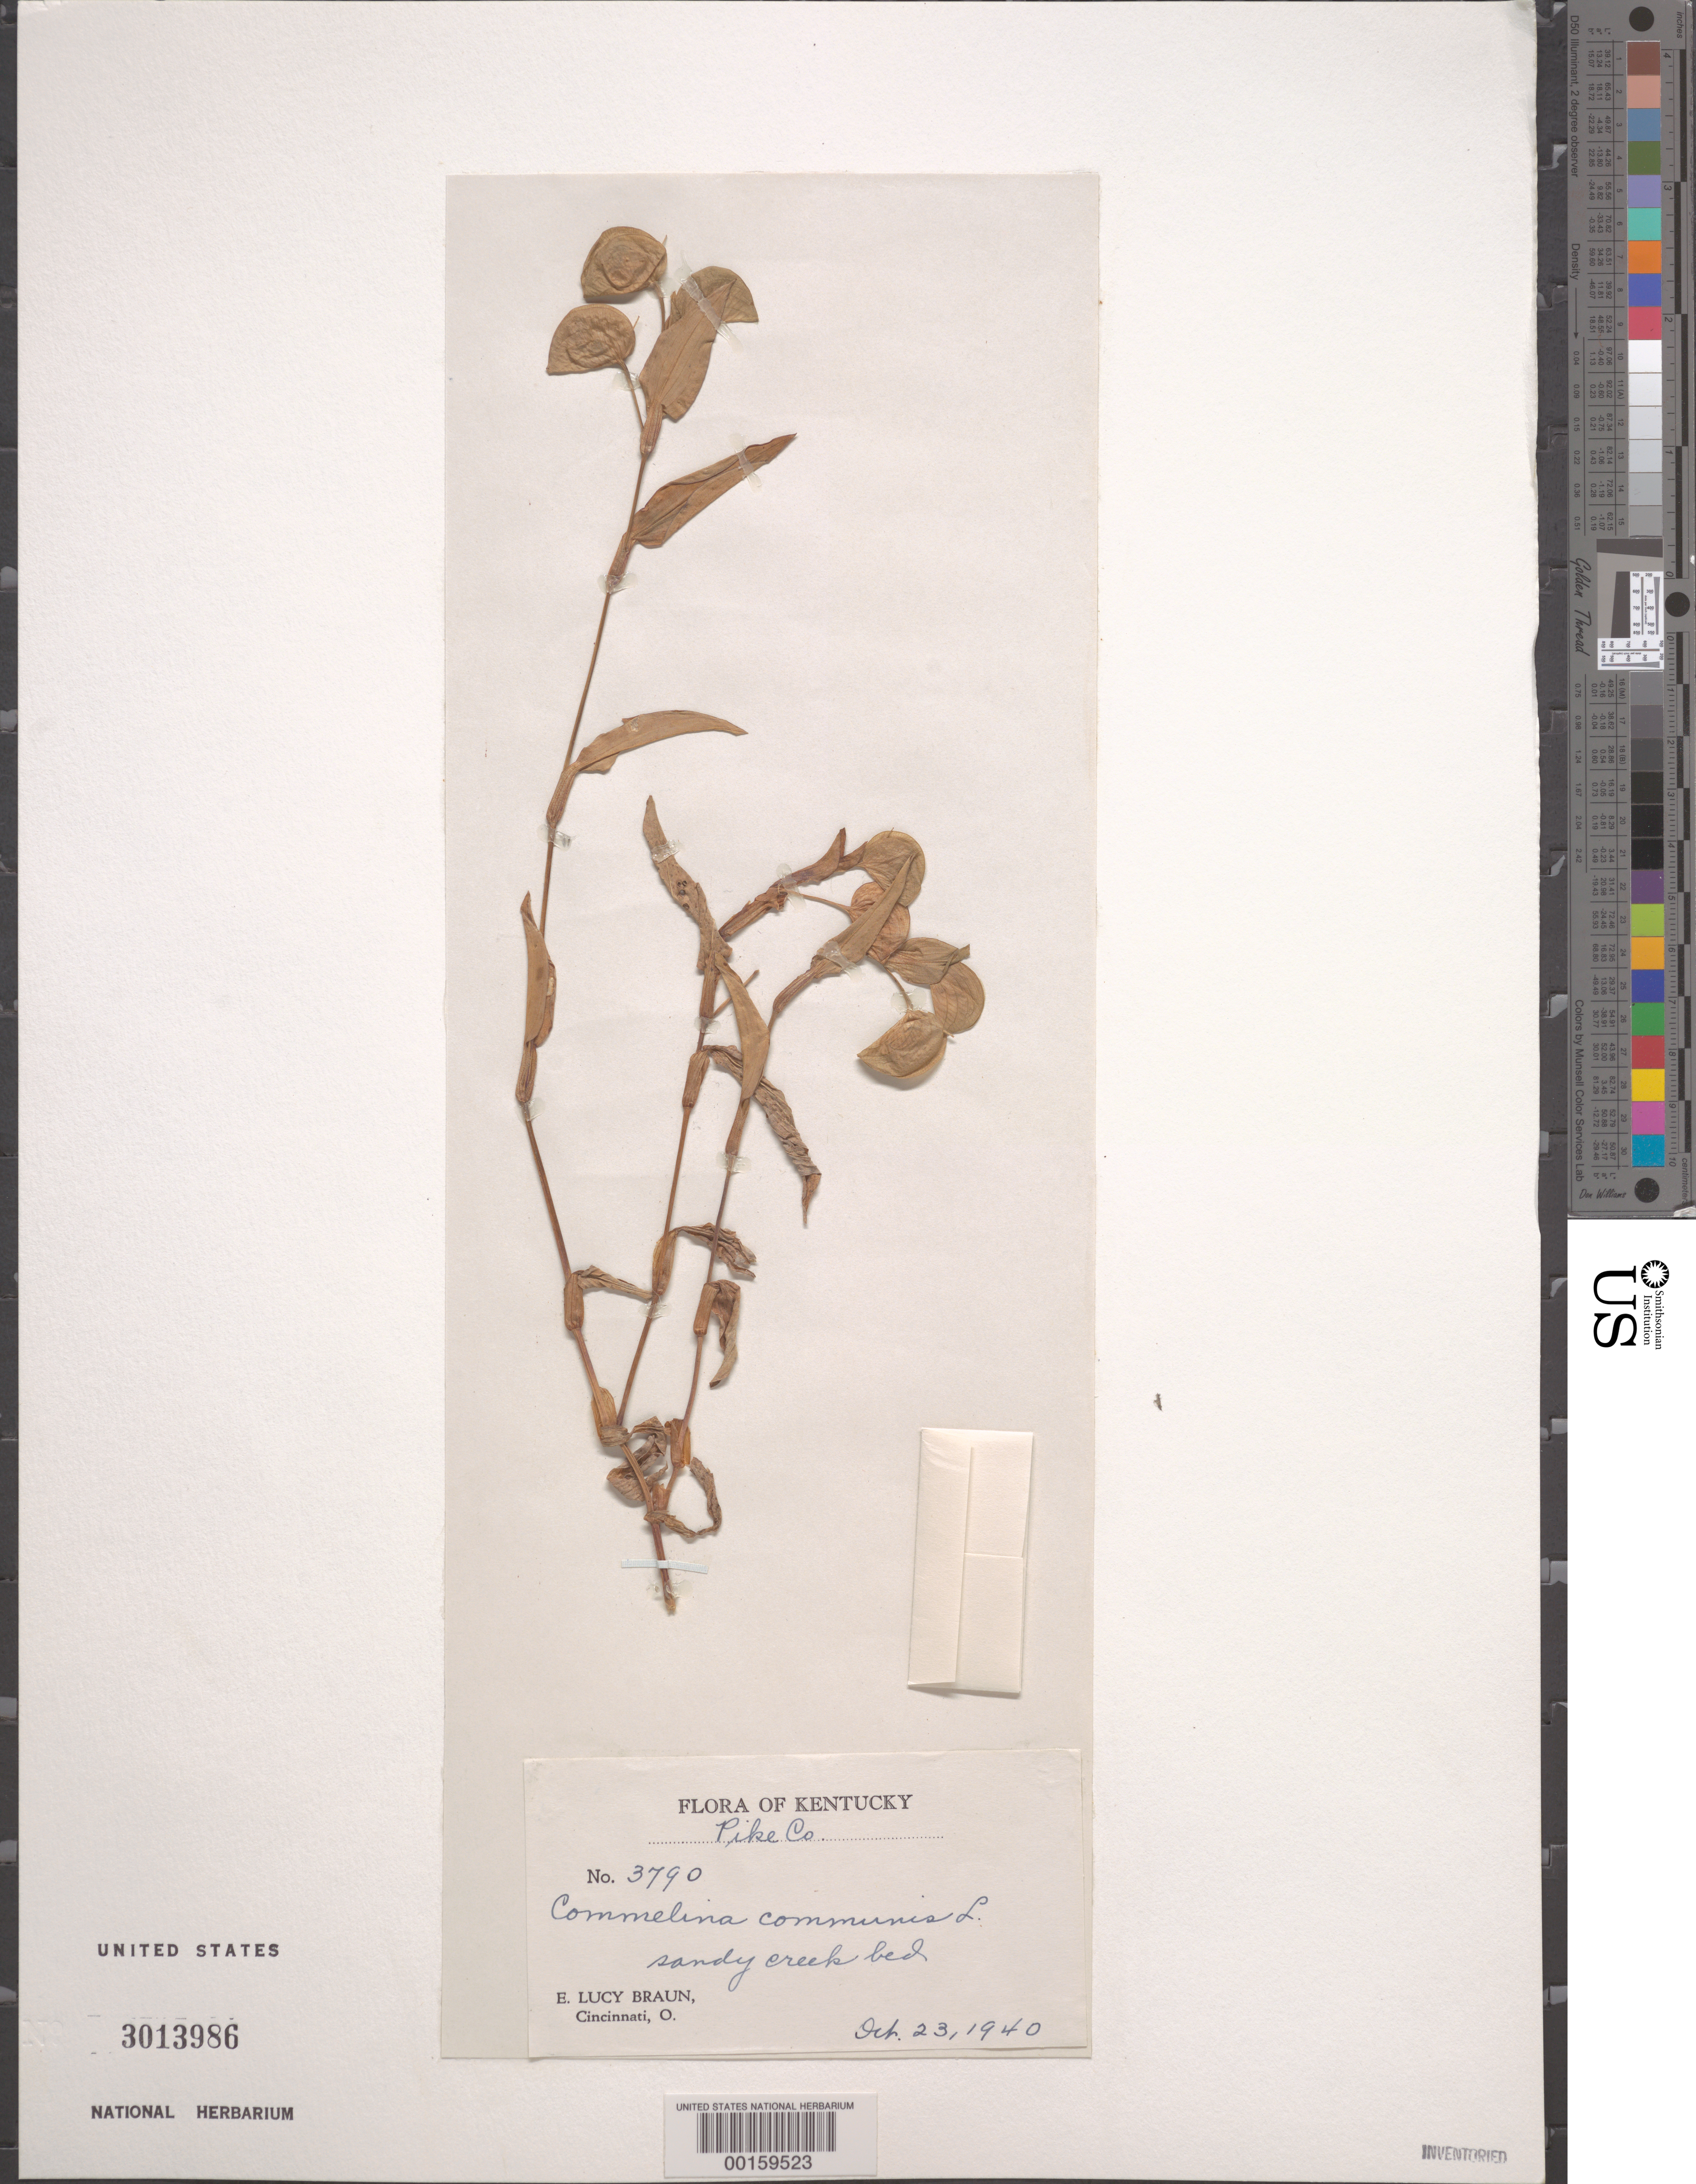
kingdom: Plantae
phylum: Tracheophyta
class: Liliopsida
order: Commelinales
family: Commelinaceae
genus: Commelina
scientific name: Commelina communis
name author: L.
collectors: E. L. Braun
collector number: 3790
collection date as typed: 23 Oct 1940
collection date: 1940-10-23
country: United States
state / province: Kentucky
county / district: Pike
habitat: Sandy creek bed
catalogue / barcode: US 3013986